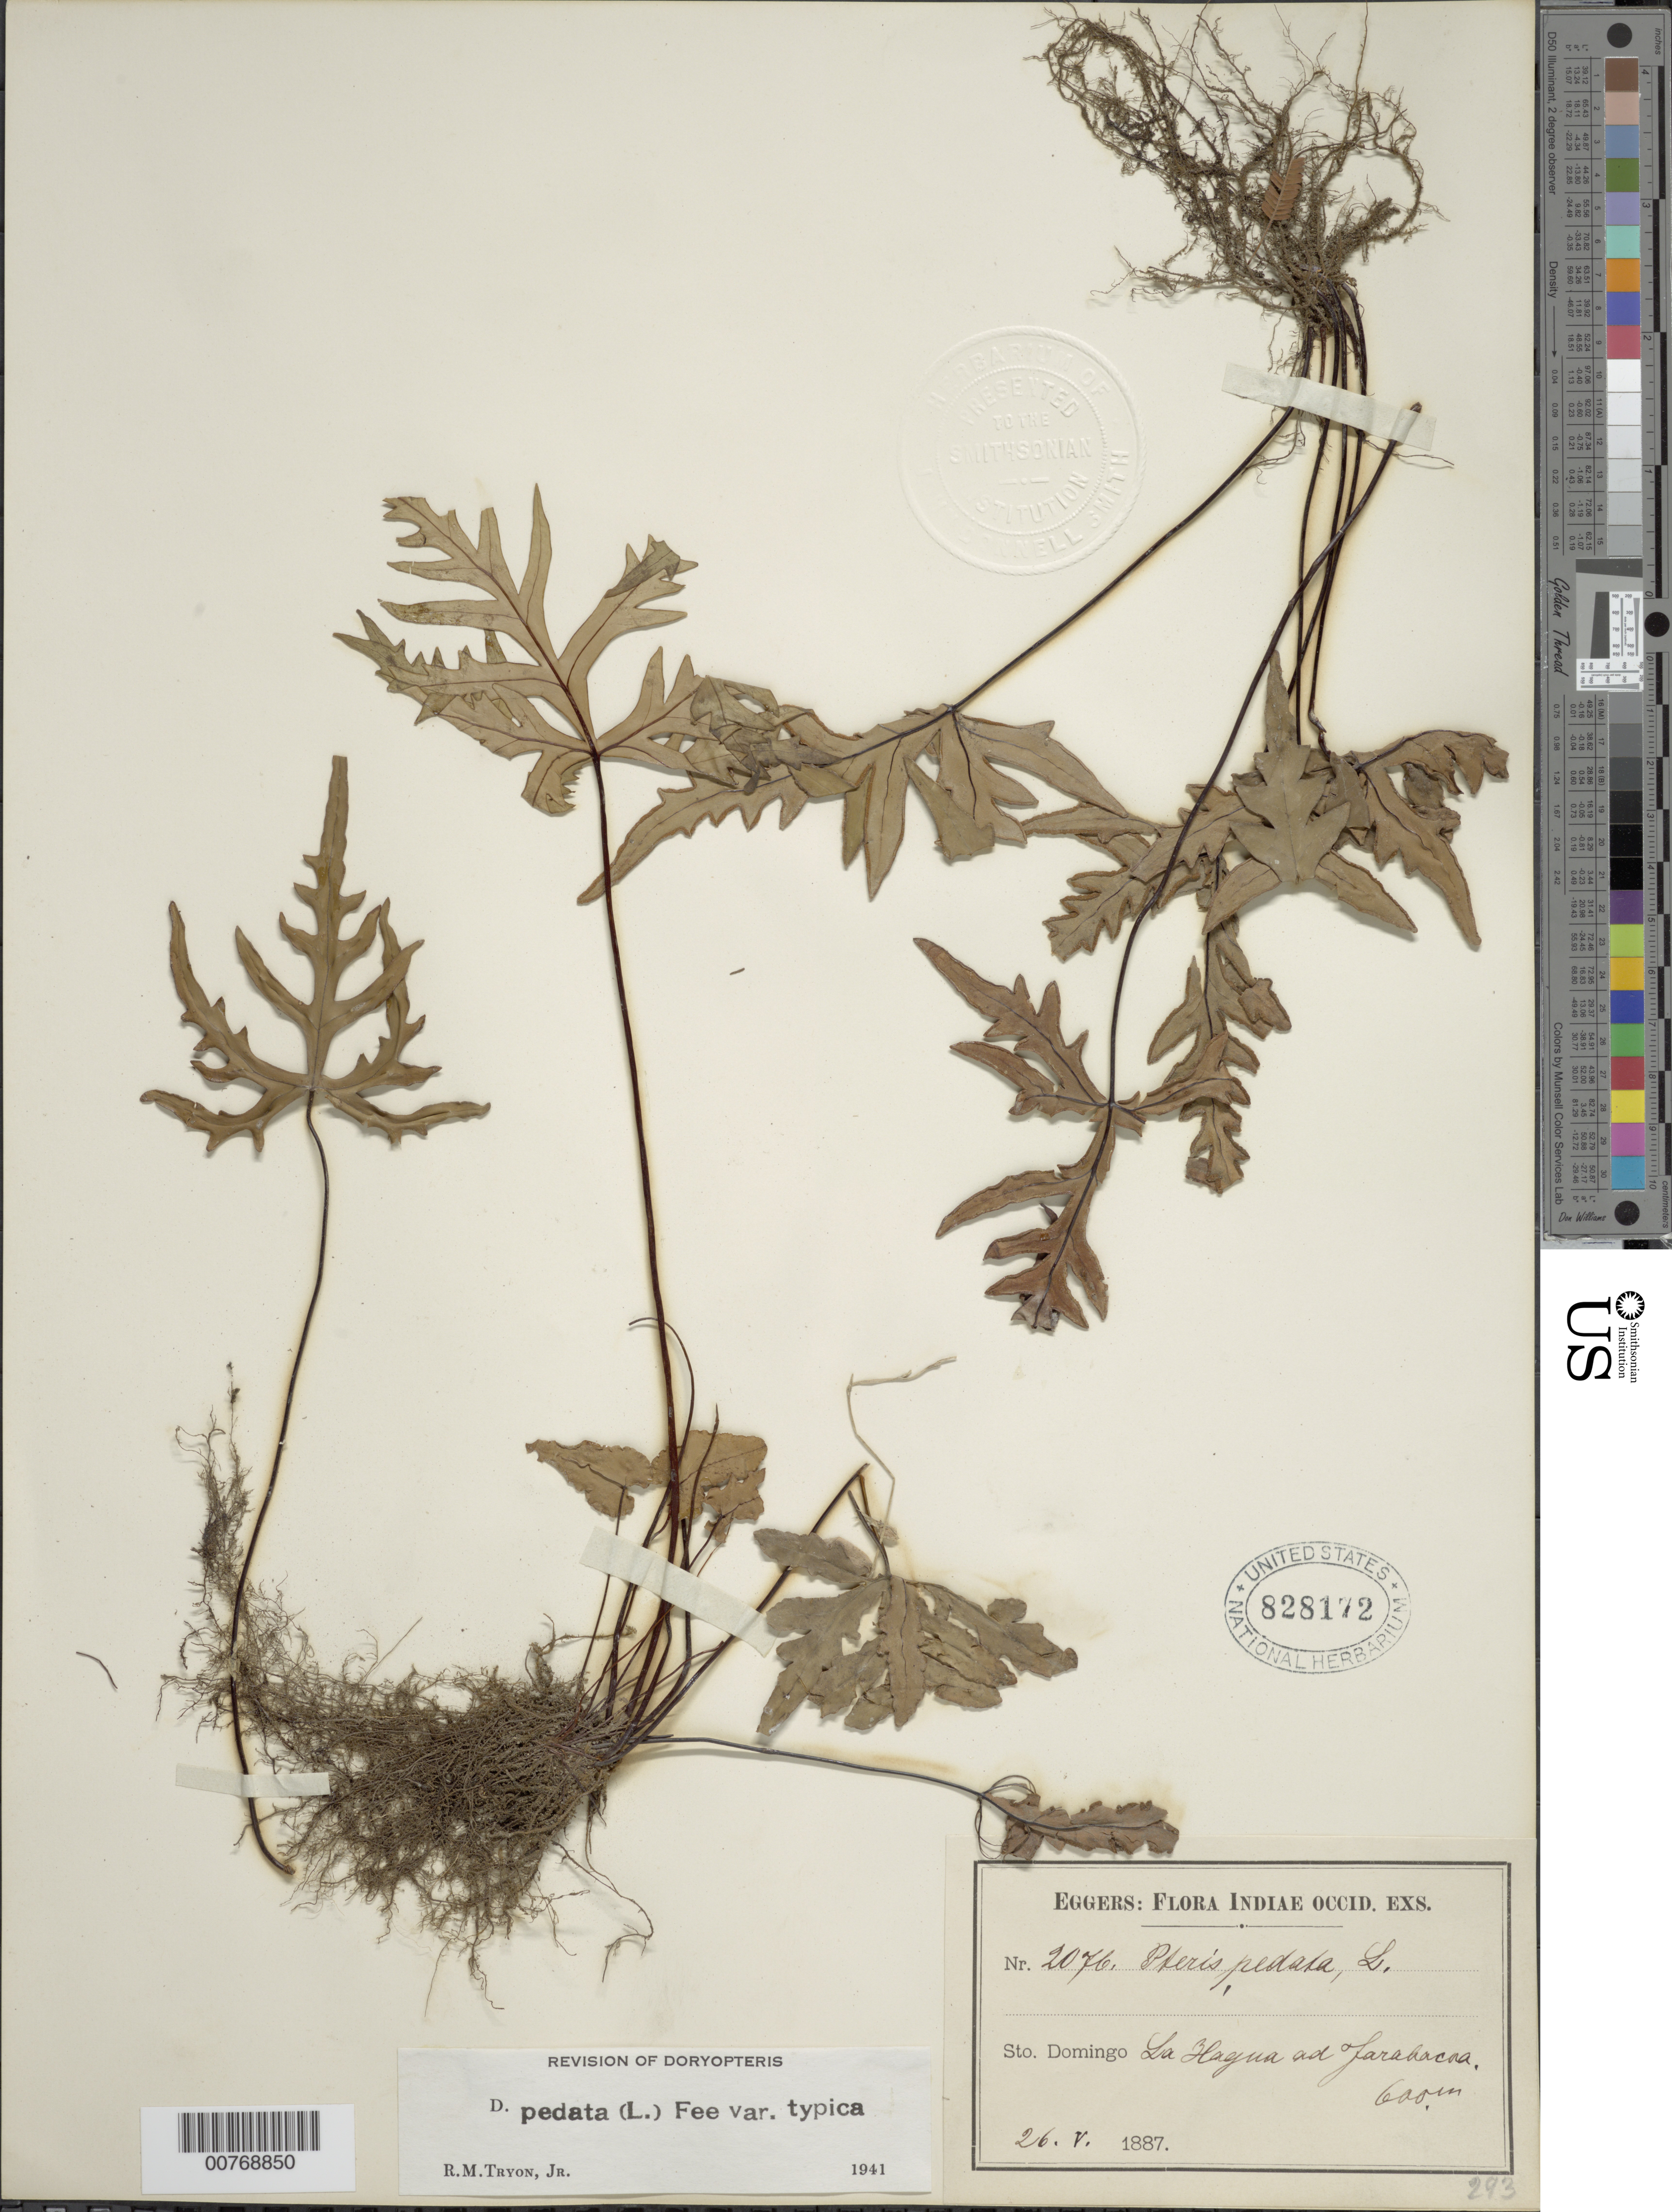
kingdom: Plantae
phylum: Tracheophyta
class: Polypodiopsida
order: Polypodiales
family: Pteridaceae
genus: Doryopteris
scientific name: Doryopteris pedata var. typica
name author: (L.) Fée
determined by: Tryon, Rolla M., Jr.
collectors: H. F. A. von Eggers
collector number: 2076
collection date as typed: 26 May 1887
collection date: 1887-05-26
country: Dominican Republic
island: Hispaniola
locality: Santo Domingo, La Laguna ad Jarabacoa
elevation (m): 600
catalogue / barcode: US 828172